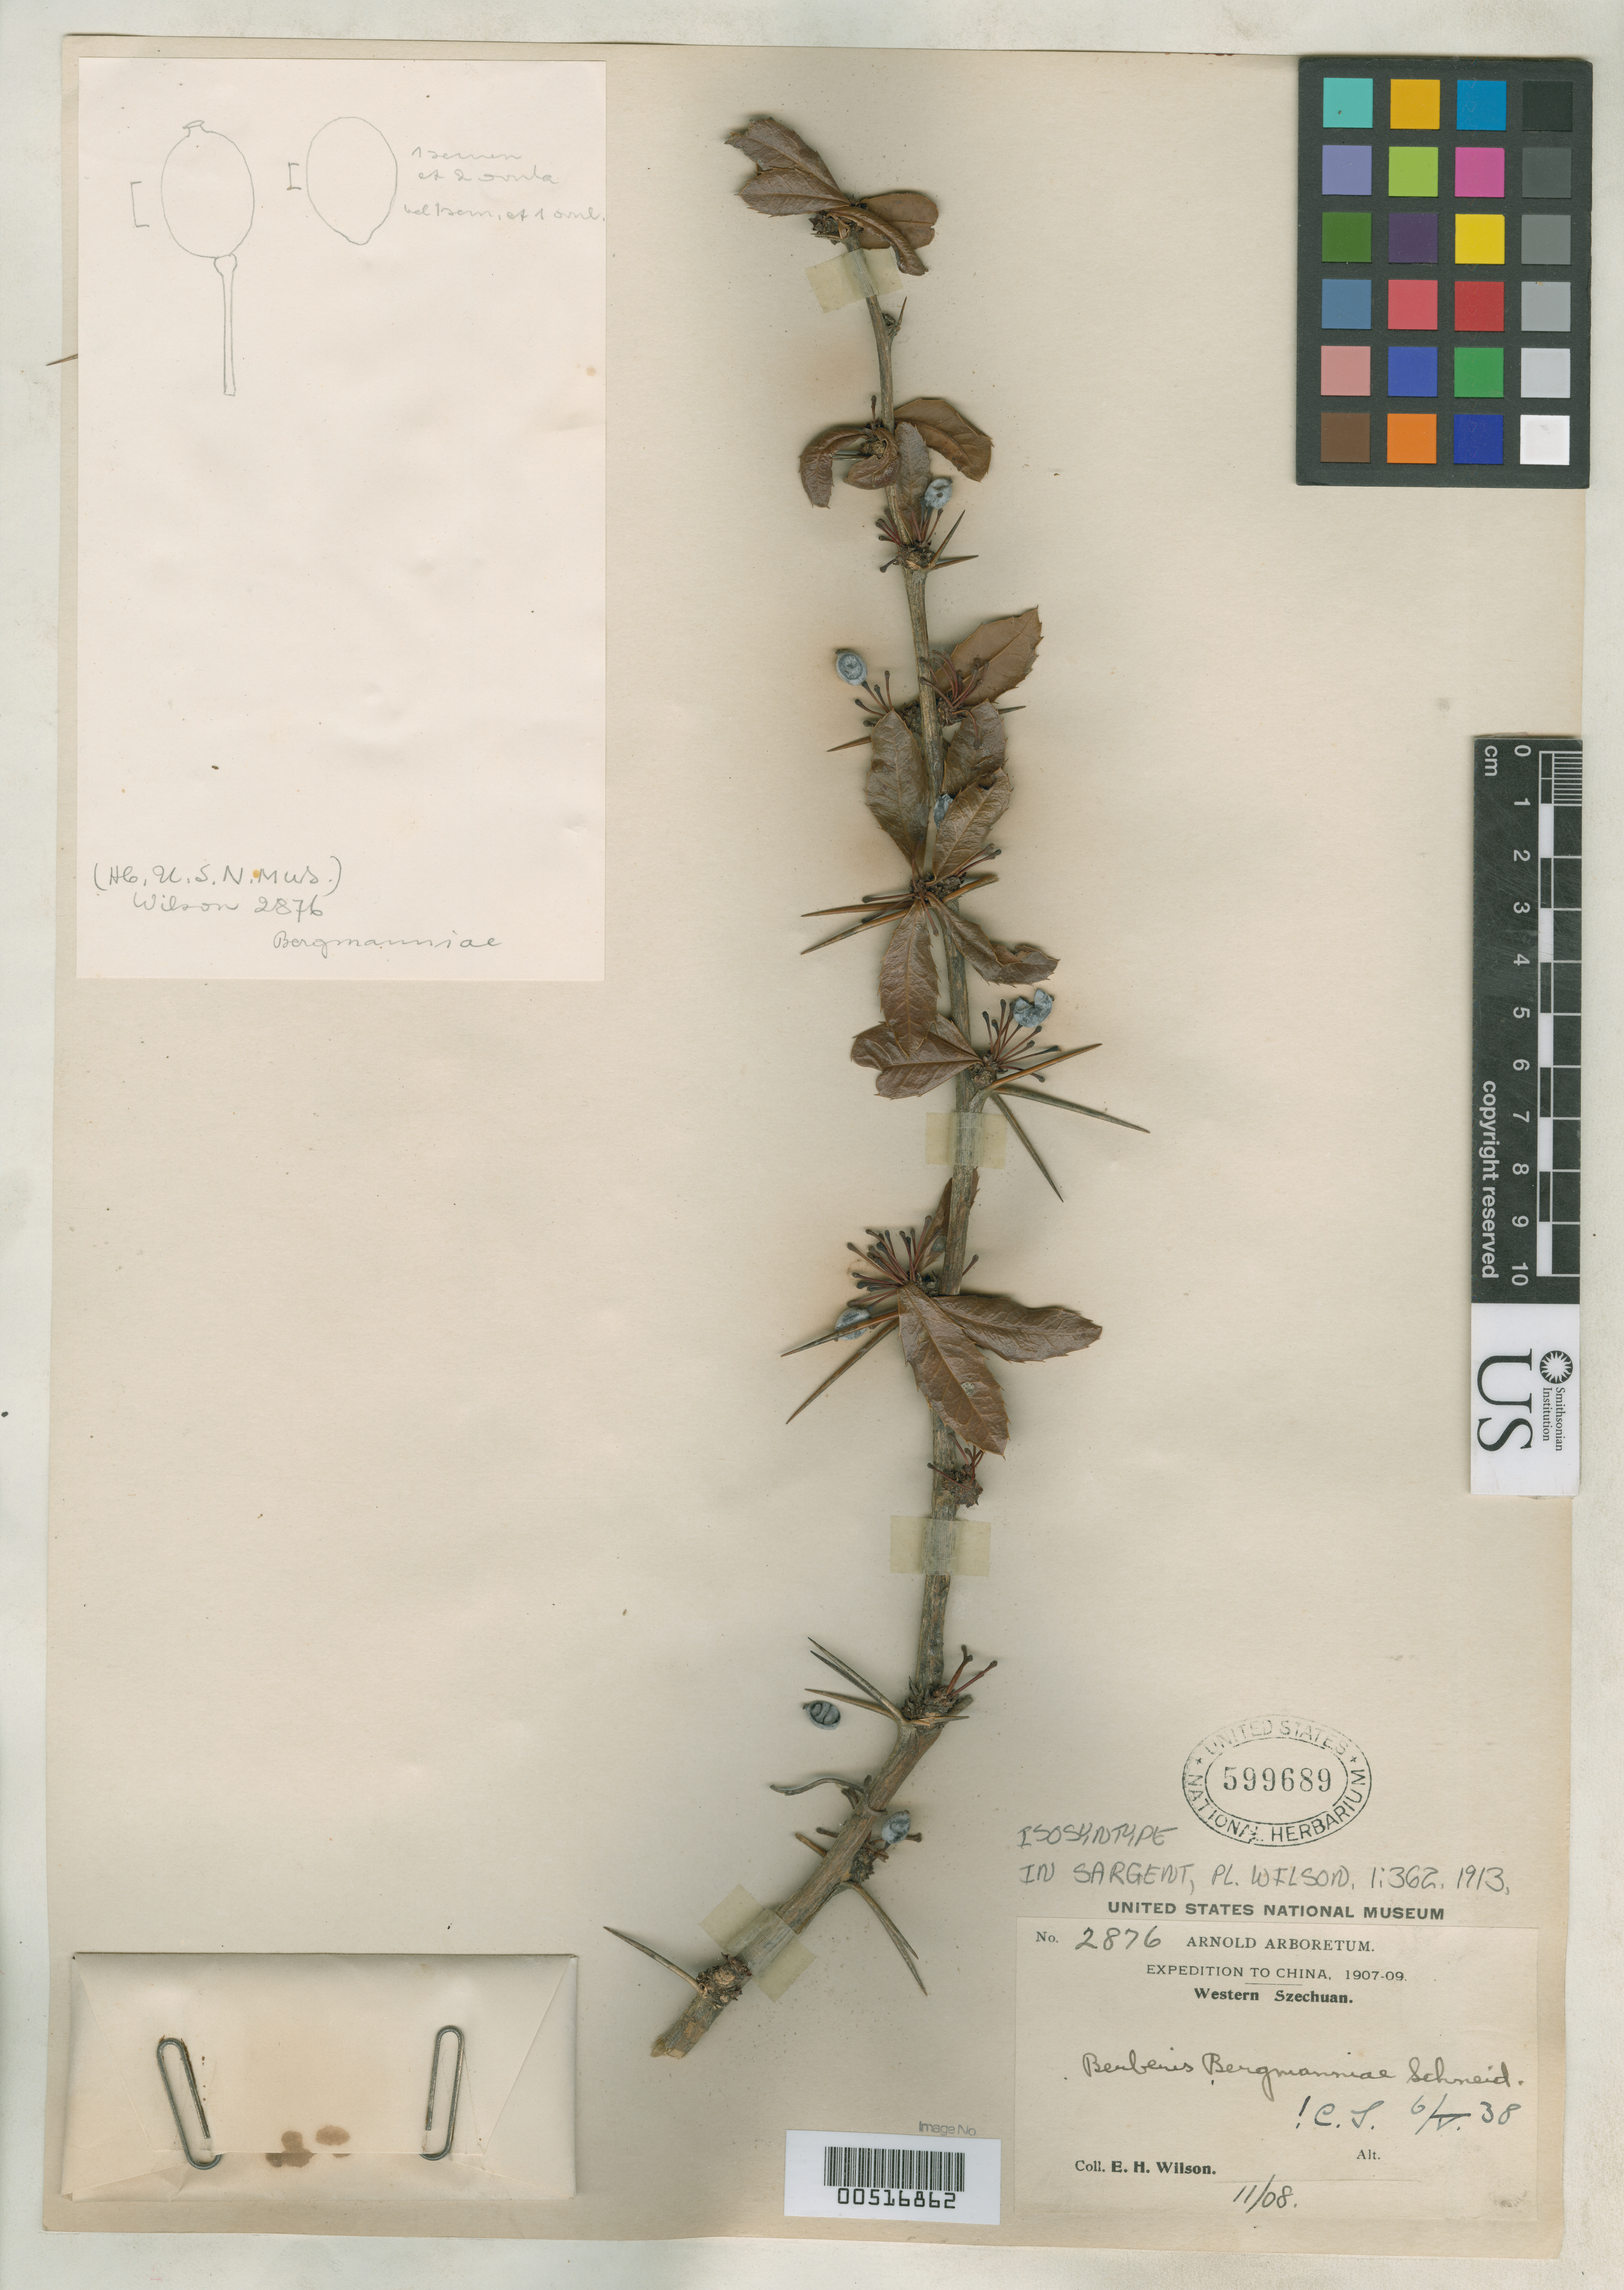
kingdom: Plantae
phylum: Tracheophyta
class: Magnoliopsida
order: Ranunculales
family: Berberidaceae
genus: Berberis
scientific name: Berberis bergmanniae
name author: C.K. Schneid. in Sarg.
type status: Syntype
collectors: E. H. Wilson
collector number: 2876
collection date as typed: Nov 1908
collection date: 1908-11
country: China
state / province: Sichuan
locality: Western Szechuan.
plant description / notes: See Wilson 2878 (USNH 599690, barcode 00103863) for an additional syntype (which is also a type of Berberis julianae var. patungensis Ahrendt, filed under that name).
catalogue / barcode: US 599689